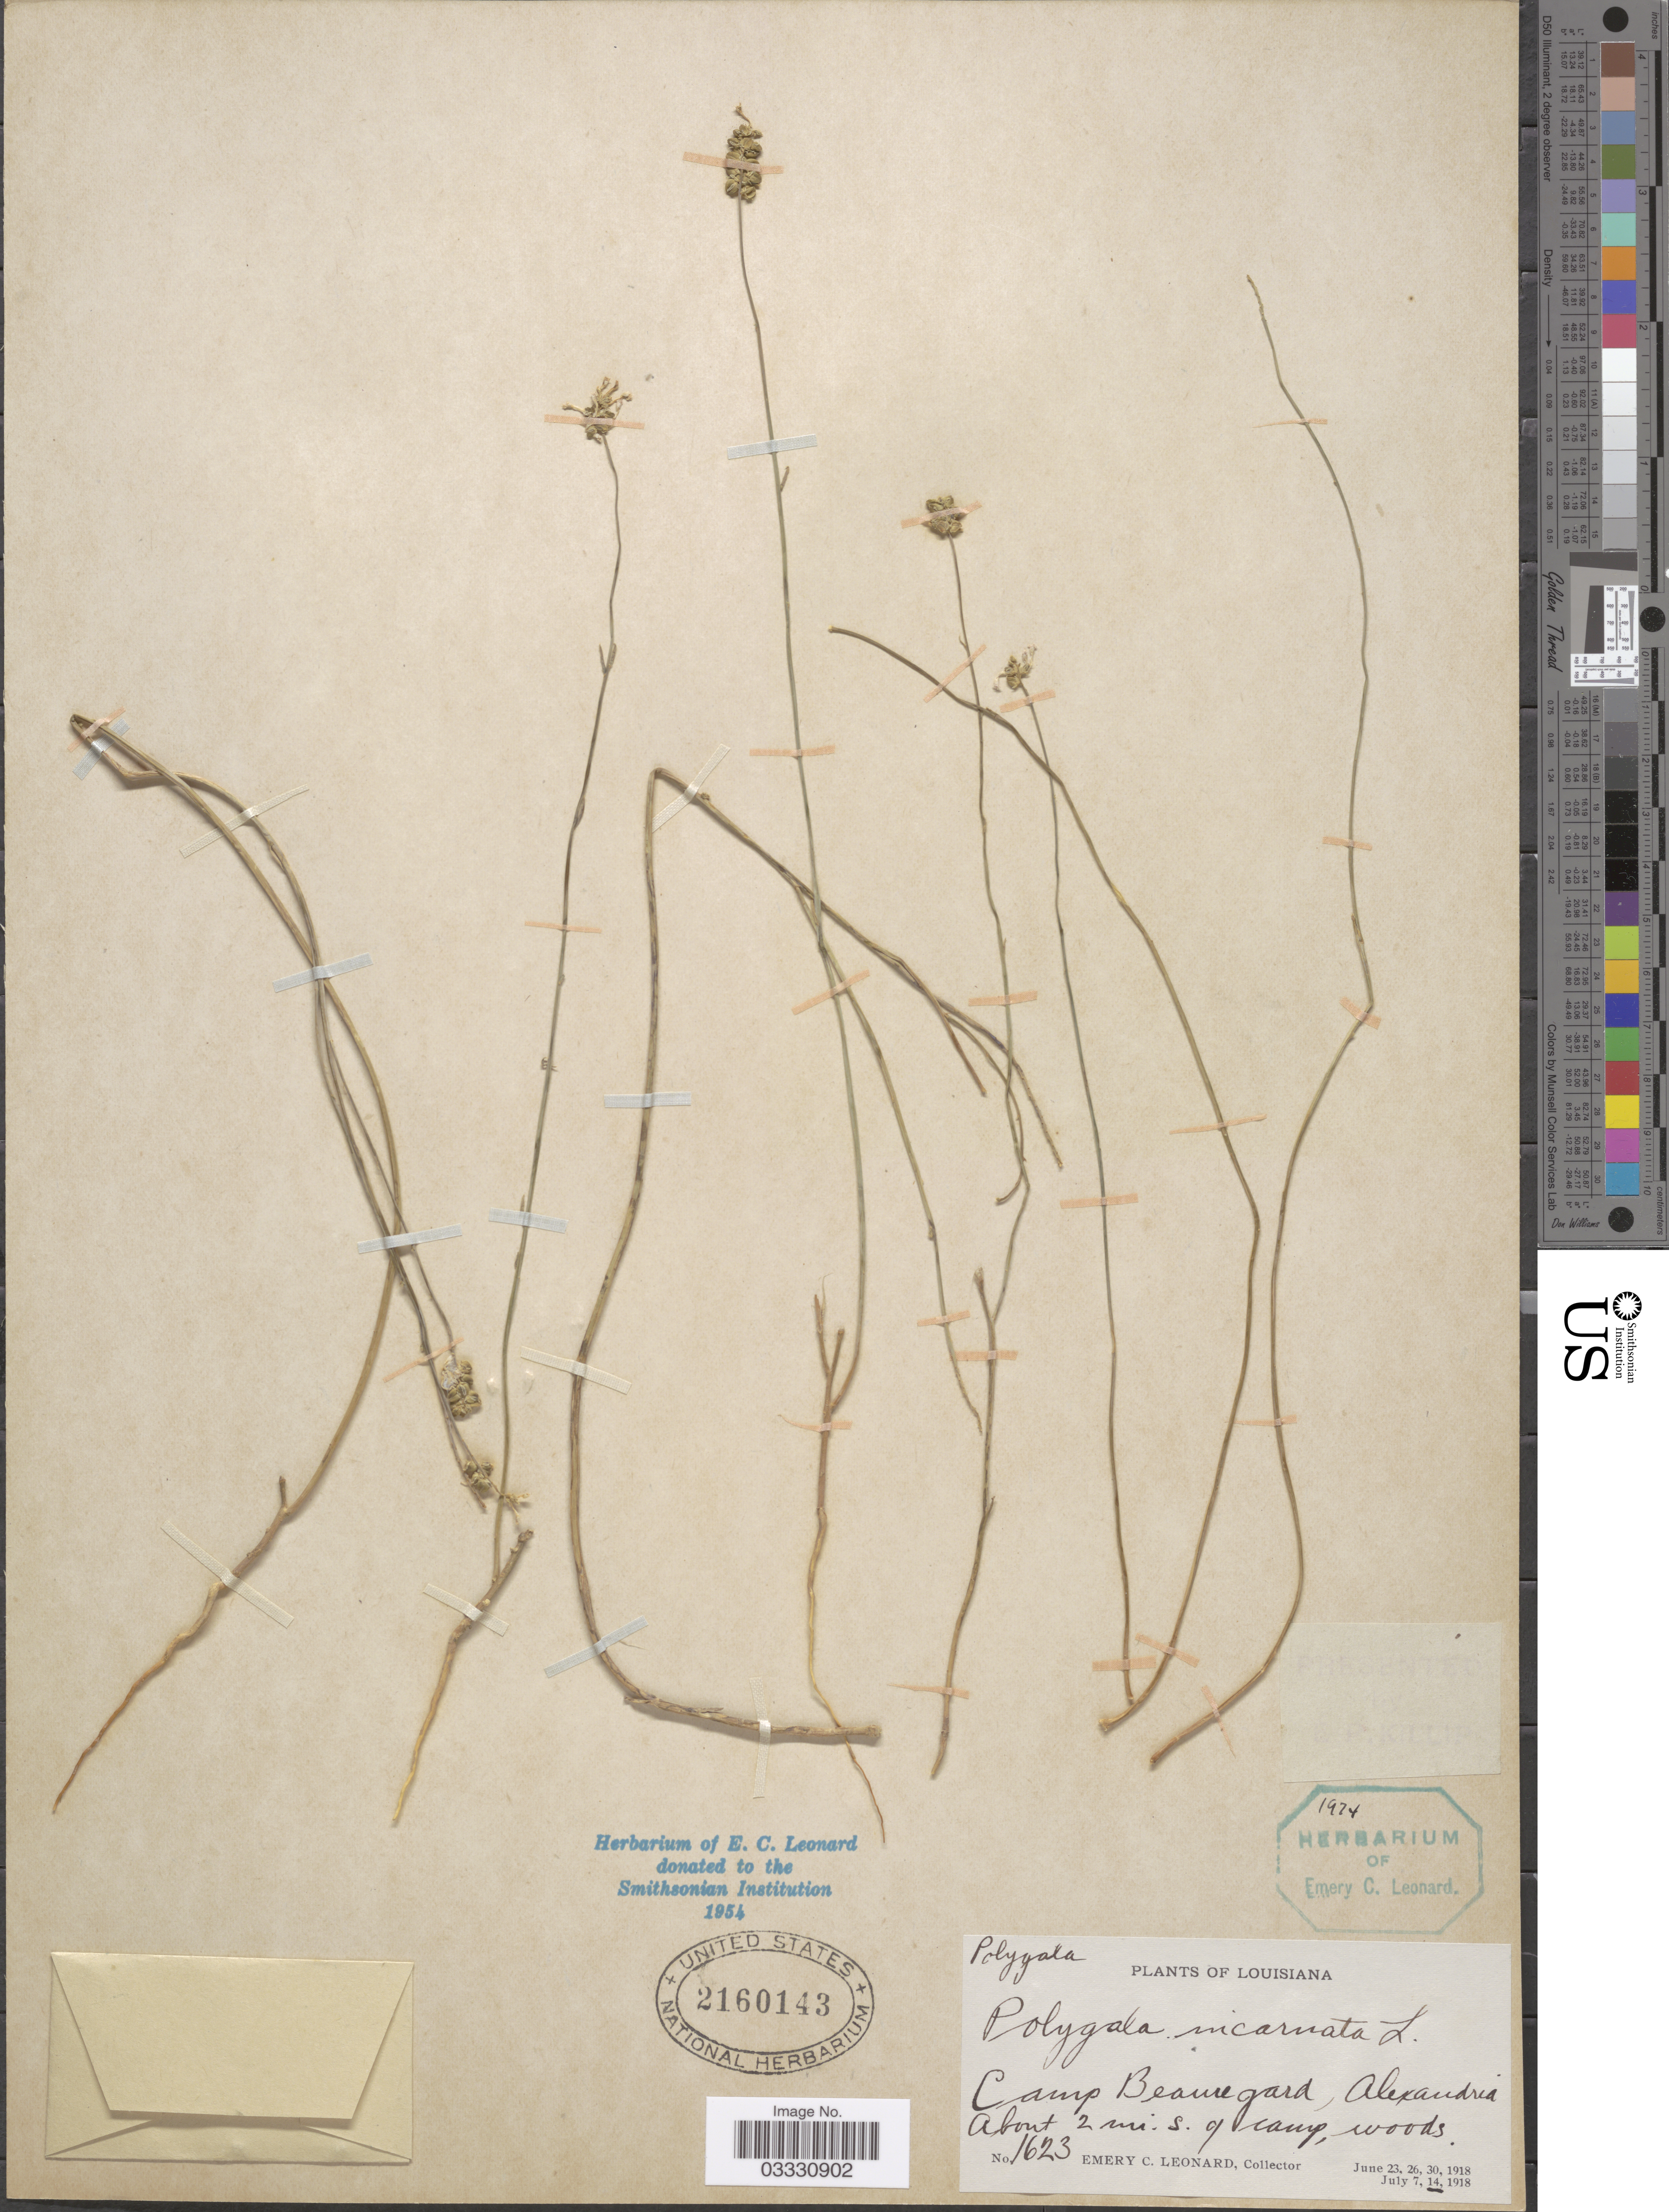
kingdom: Plantae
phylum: Tracheophyta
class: Magnoliopsida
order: Fabales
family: Polygalaceae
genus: Polygala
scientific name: Polygala incarnata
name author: L.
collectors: E. C. Leonard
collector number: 1623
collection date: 1918-07-14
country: United States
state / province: Louisiana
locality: Camp Beauregard, Alexandria. About 2 mi. S. of camp.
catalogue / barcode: US 2160143